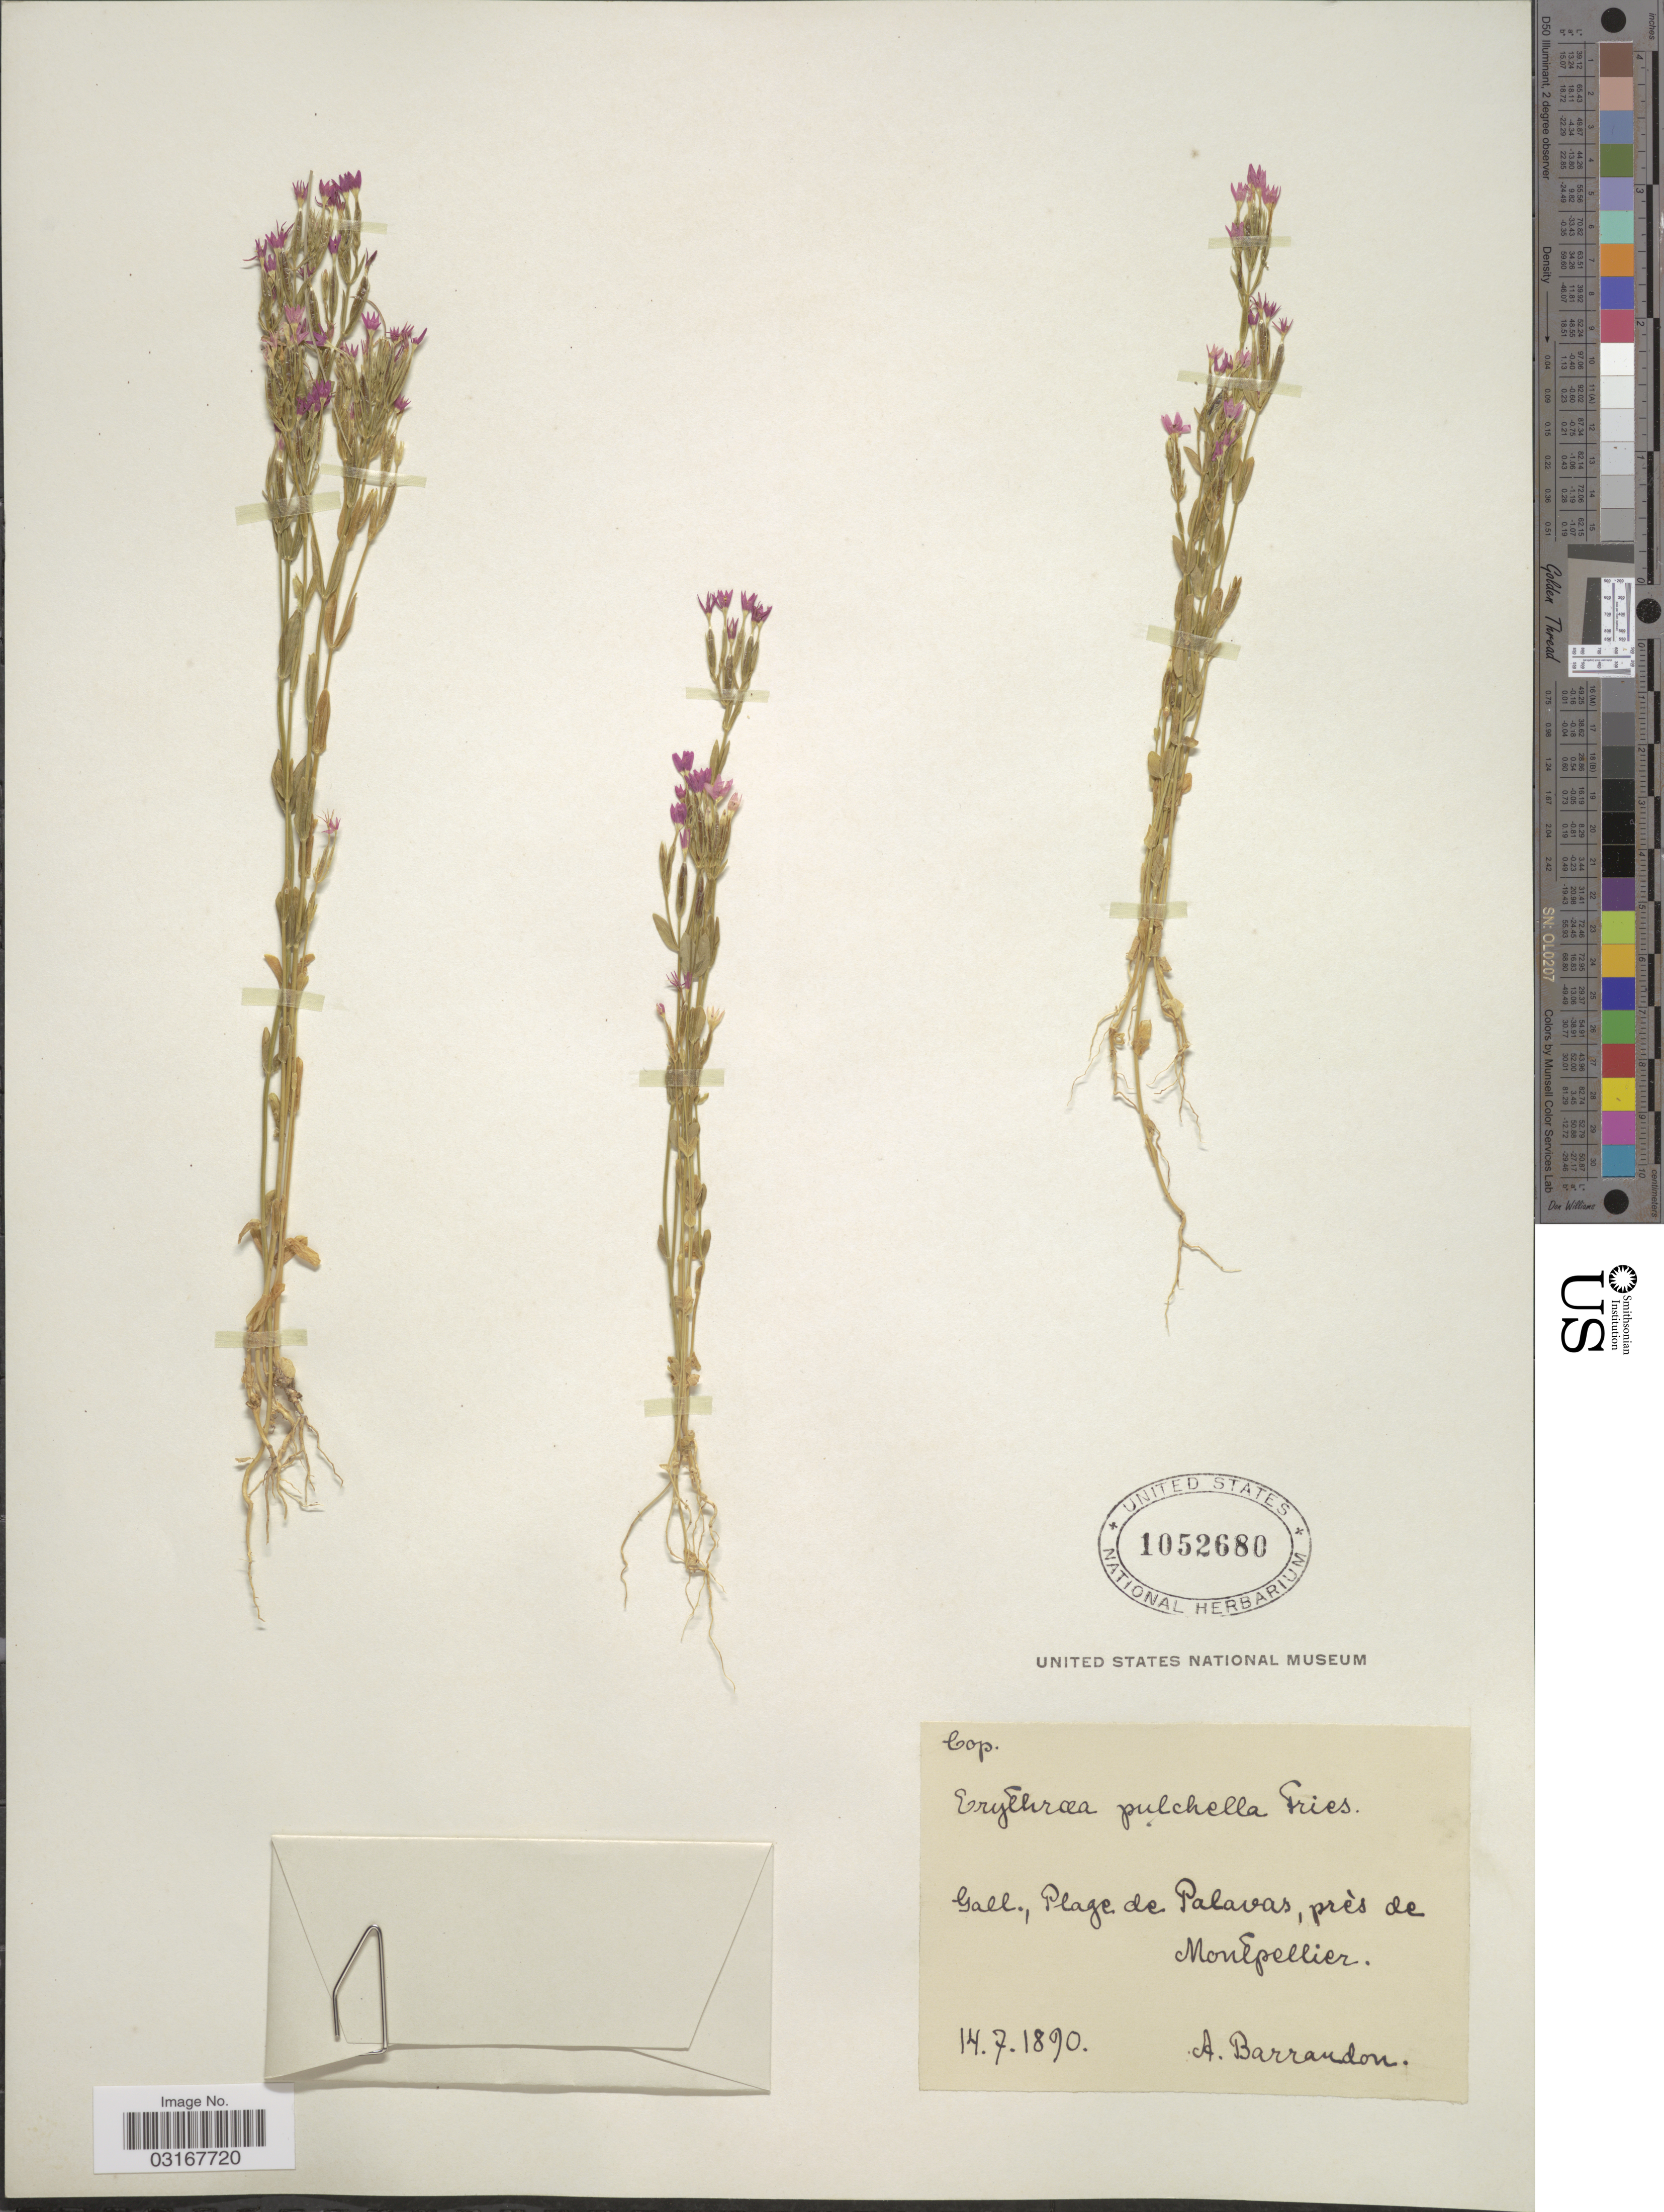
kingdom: Plantae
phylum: Tracheophyta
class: Magnoliopsida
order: Gentianales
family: Gentianaceae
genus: Centaurium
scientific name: Centaurium pulchellum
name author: (Sw.) Druce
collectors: A. Barrandon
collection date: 1890-07-14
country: France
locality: Gall., Plage de Palavas, près de Montpellier.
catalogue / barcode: US 1052680